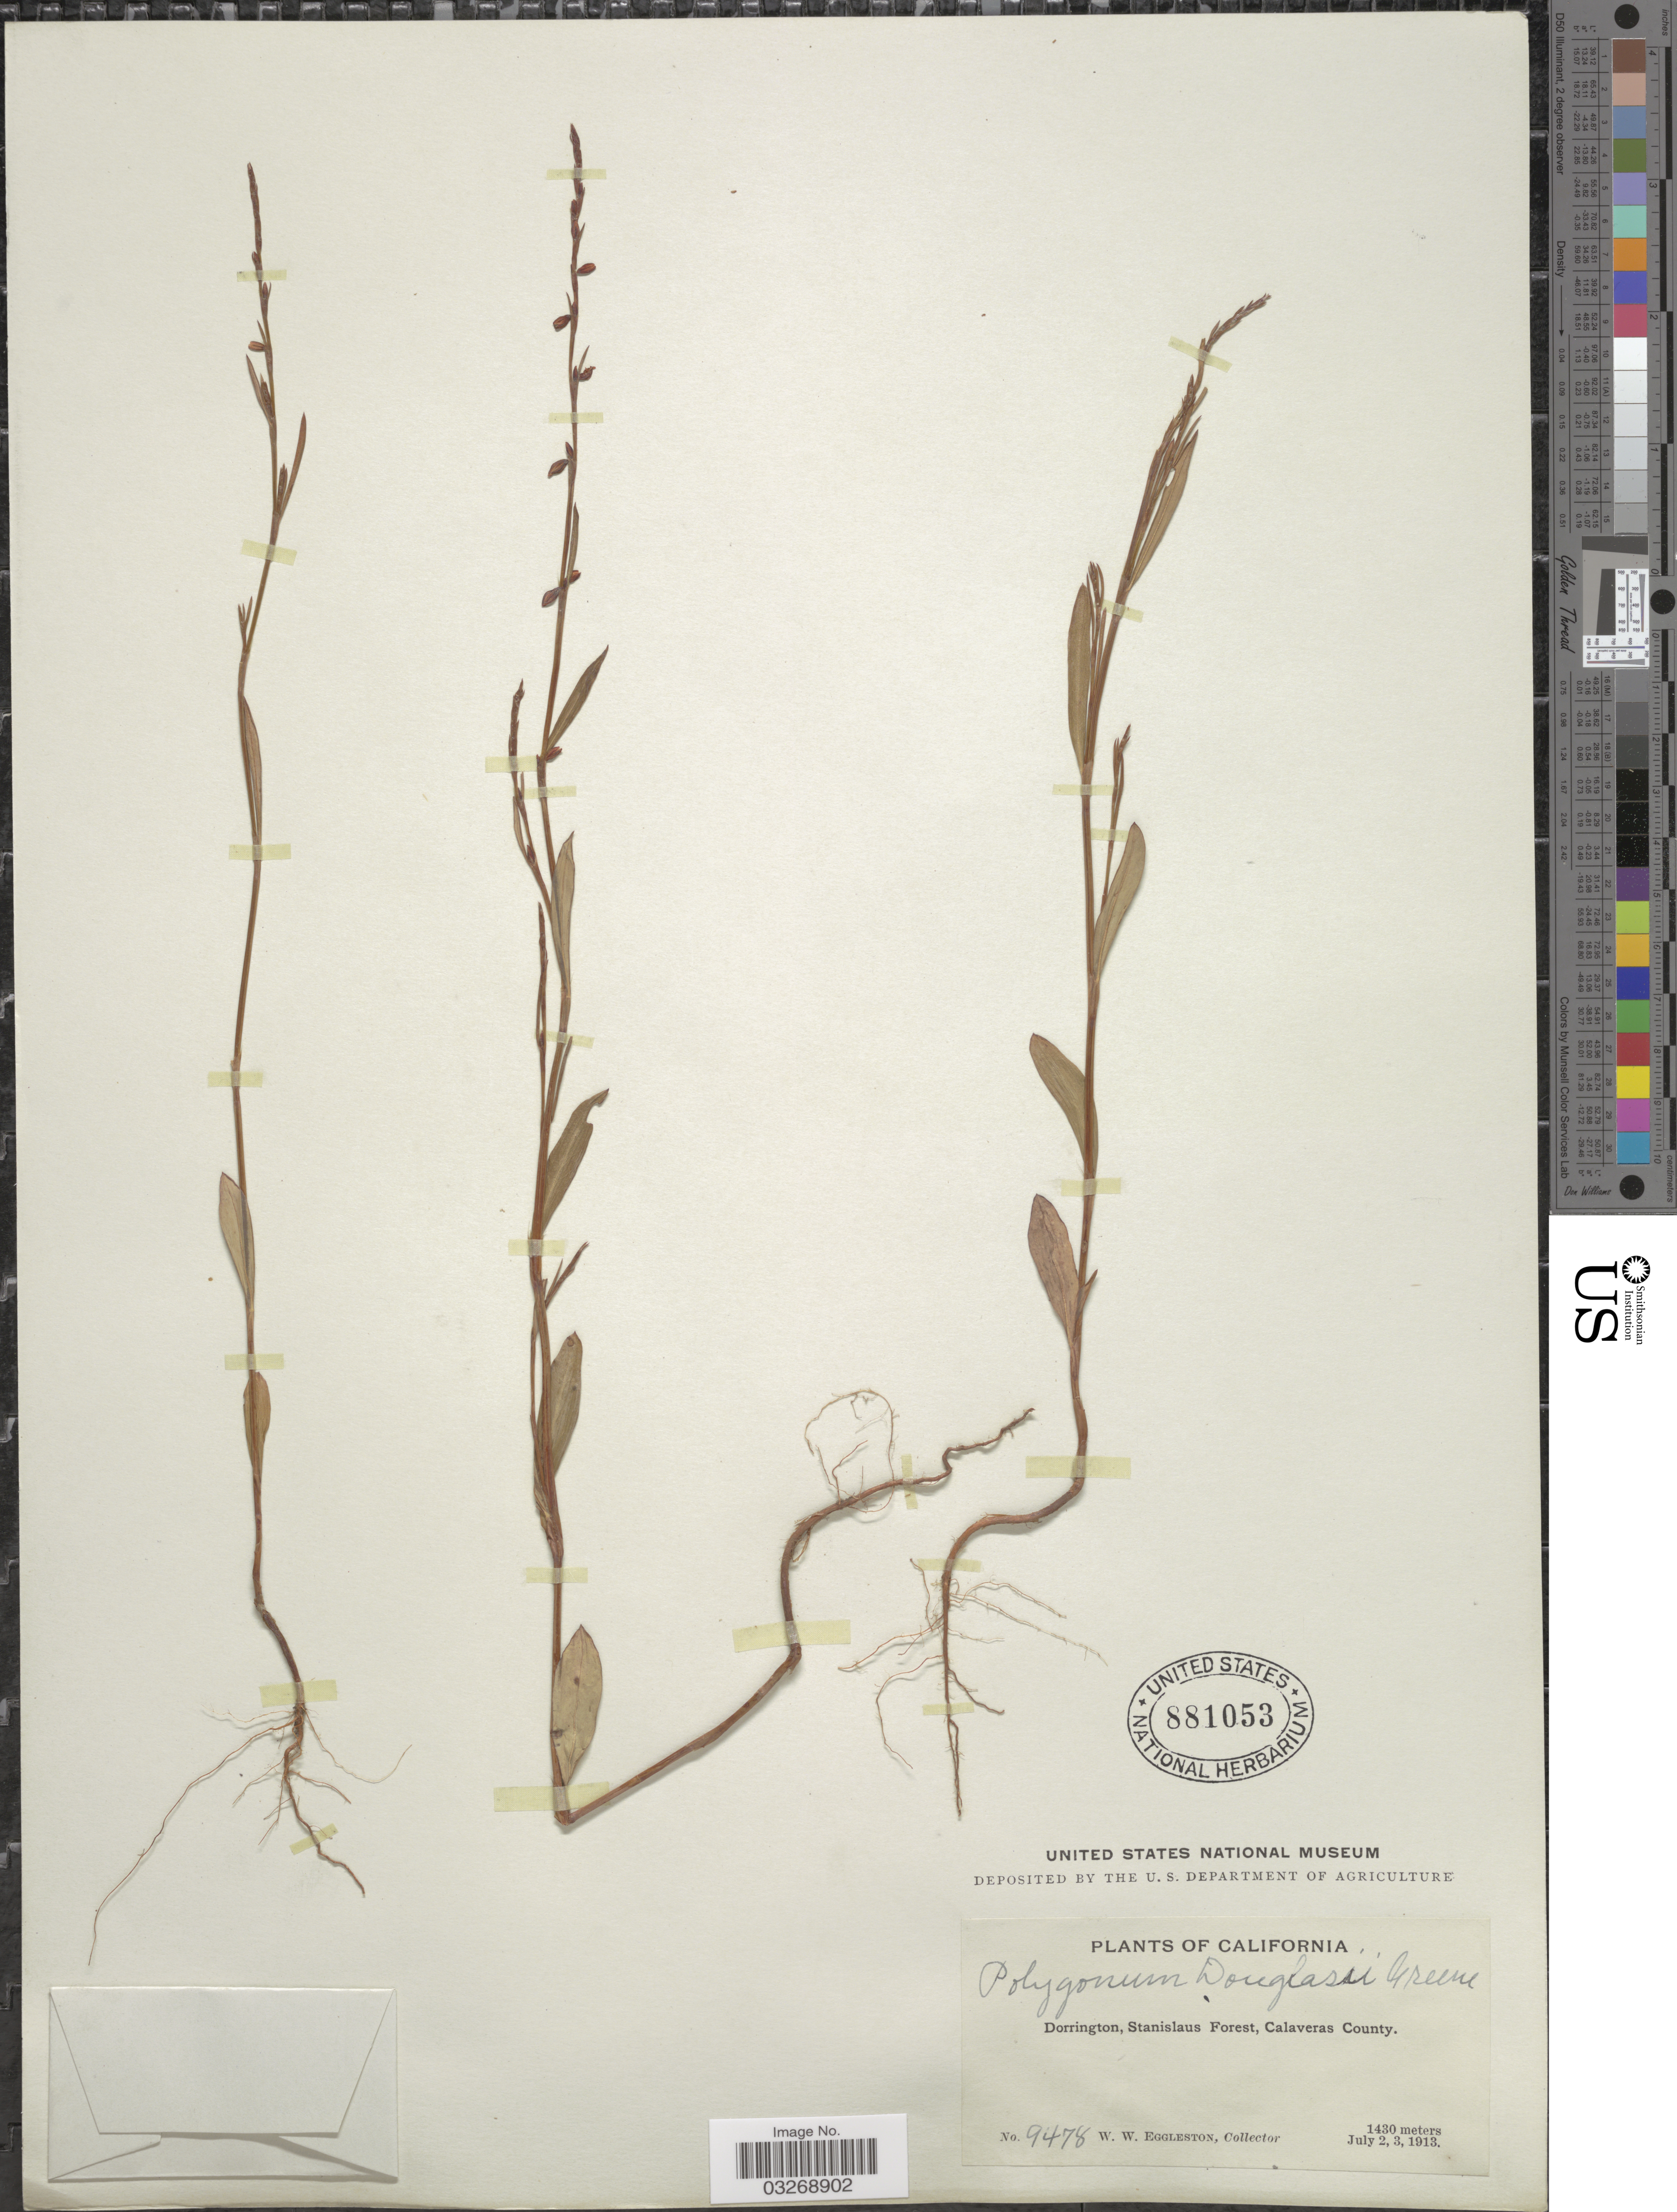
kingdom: Plantae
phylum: Tracheophyta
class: Magnoliopsida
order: Caryophyllales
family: Polygonaceae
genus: Polygonum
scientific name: Polygonum douglasii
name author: Greene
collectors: W. W. Eggleston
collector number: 9478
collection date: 1913-07-02/1913-07-03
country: United States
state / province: California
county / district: Calaveras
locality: Dorrington, Stanislaus Forest, Calaveras County.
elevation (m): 1430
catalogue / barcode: US 881053